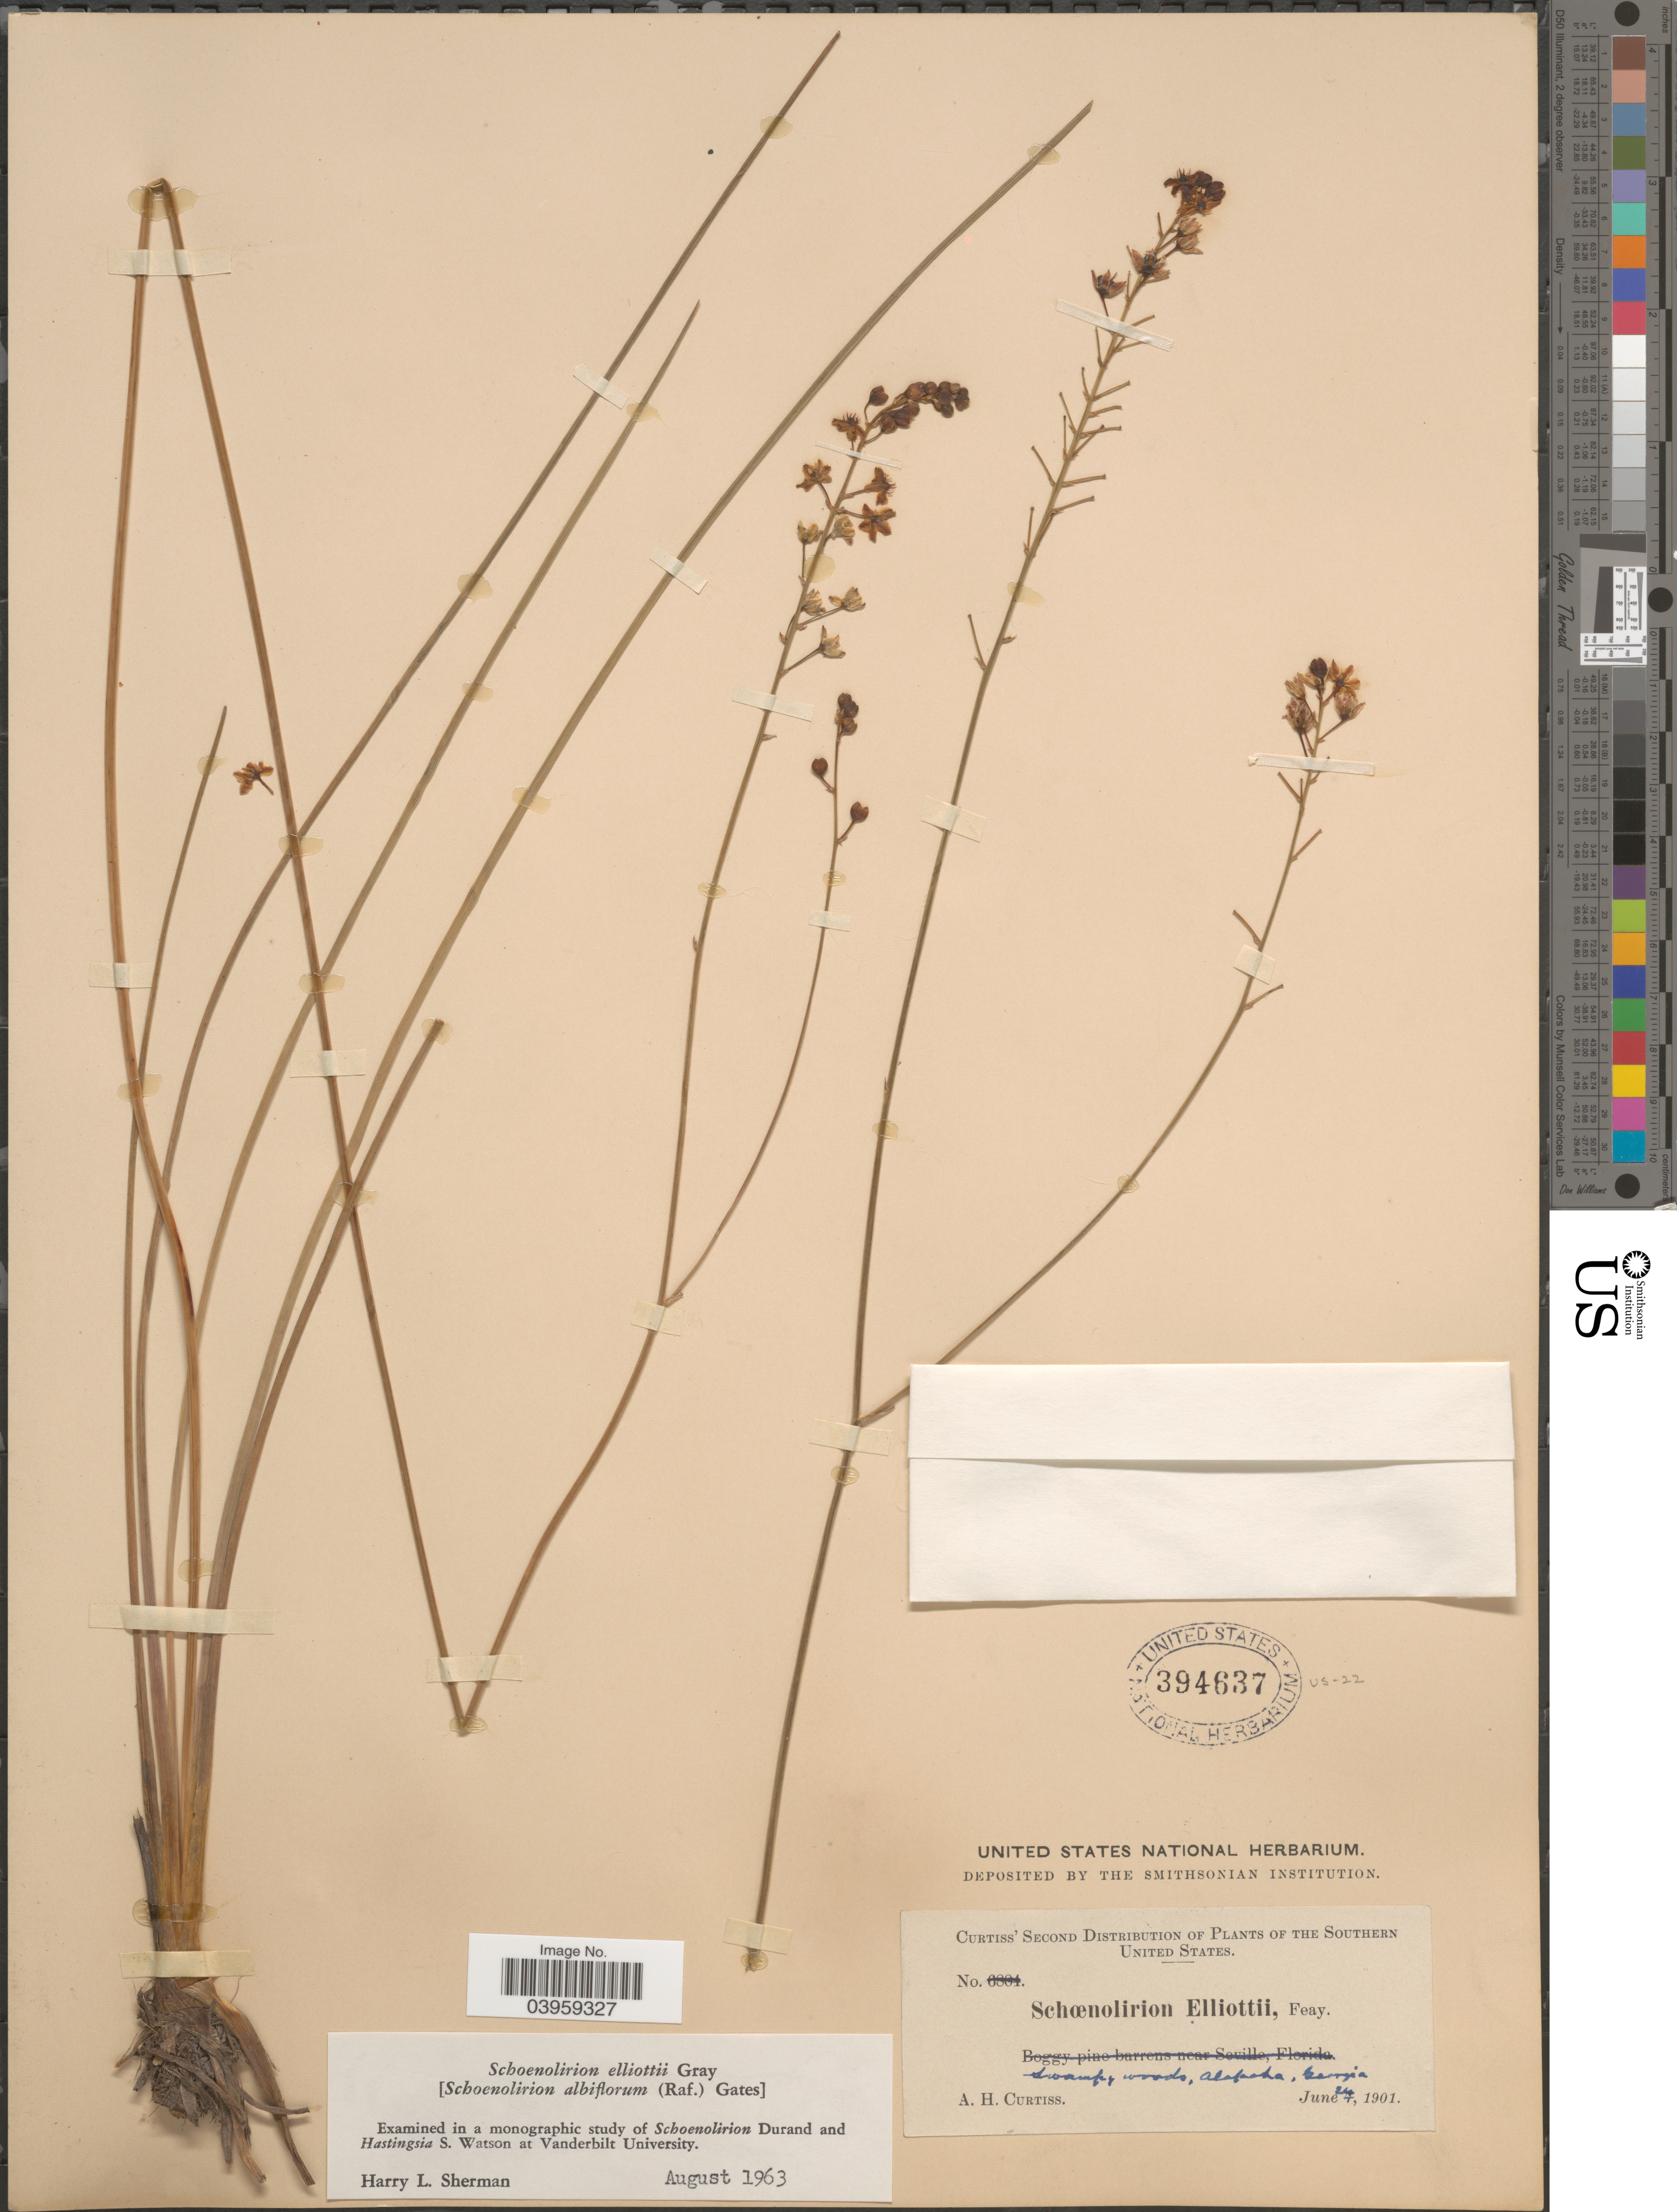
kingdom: Plantae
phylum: Tracheophyta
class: Liliopsida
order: Asparagales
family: Asparagaceae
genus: Schoenolirion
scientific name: Schoenolirion elliottii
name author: A. Gray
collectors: A. H. Curtiss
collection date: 1901-06-24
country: United States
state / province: Georgia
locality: The Southern United States. Alapaha.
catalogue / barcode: US 394637